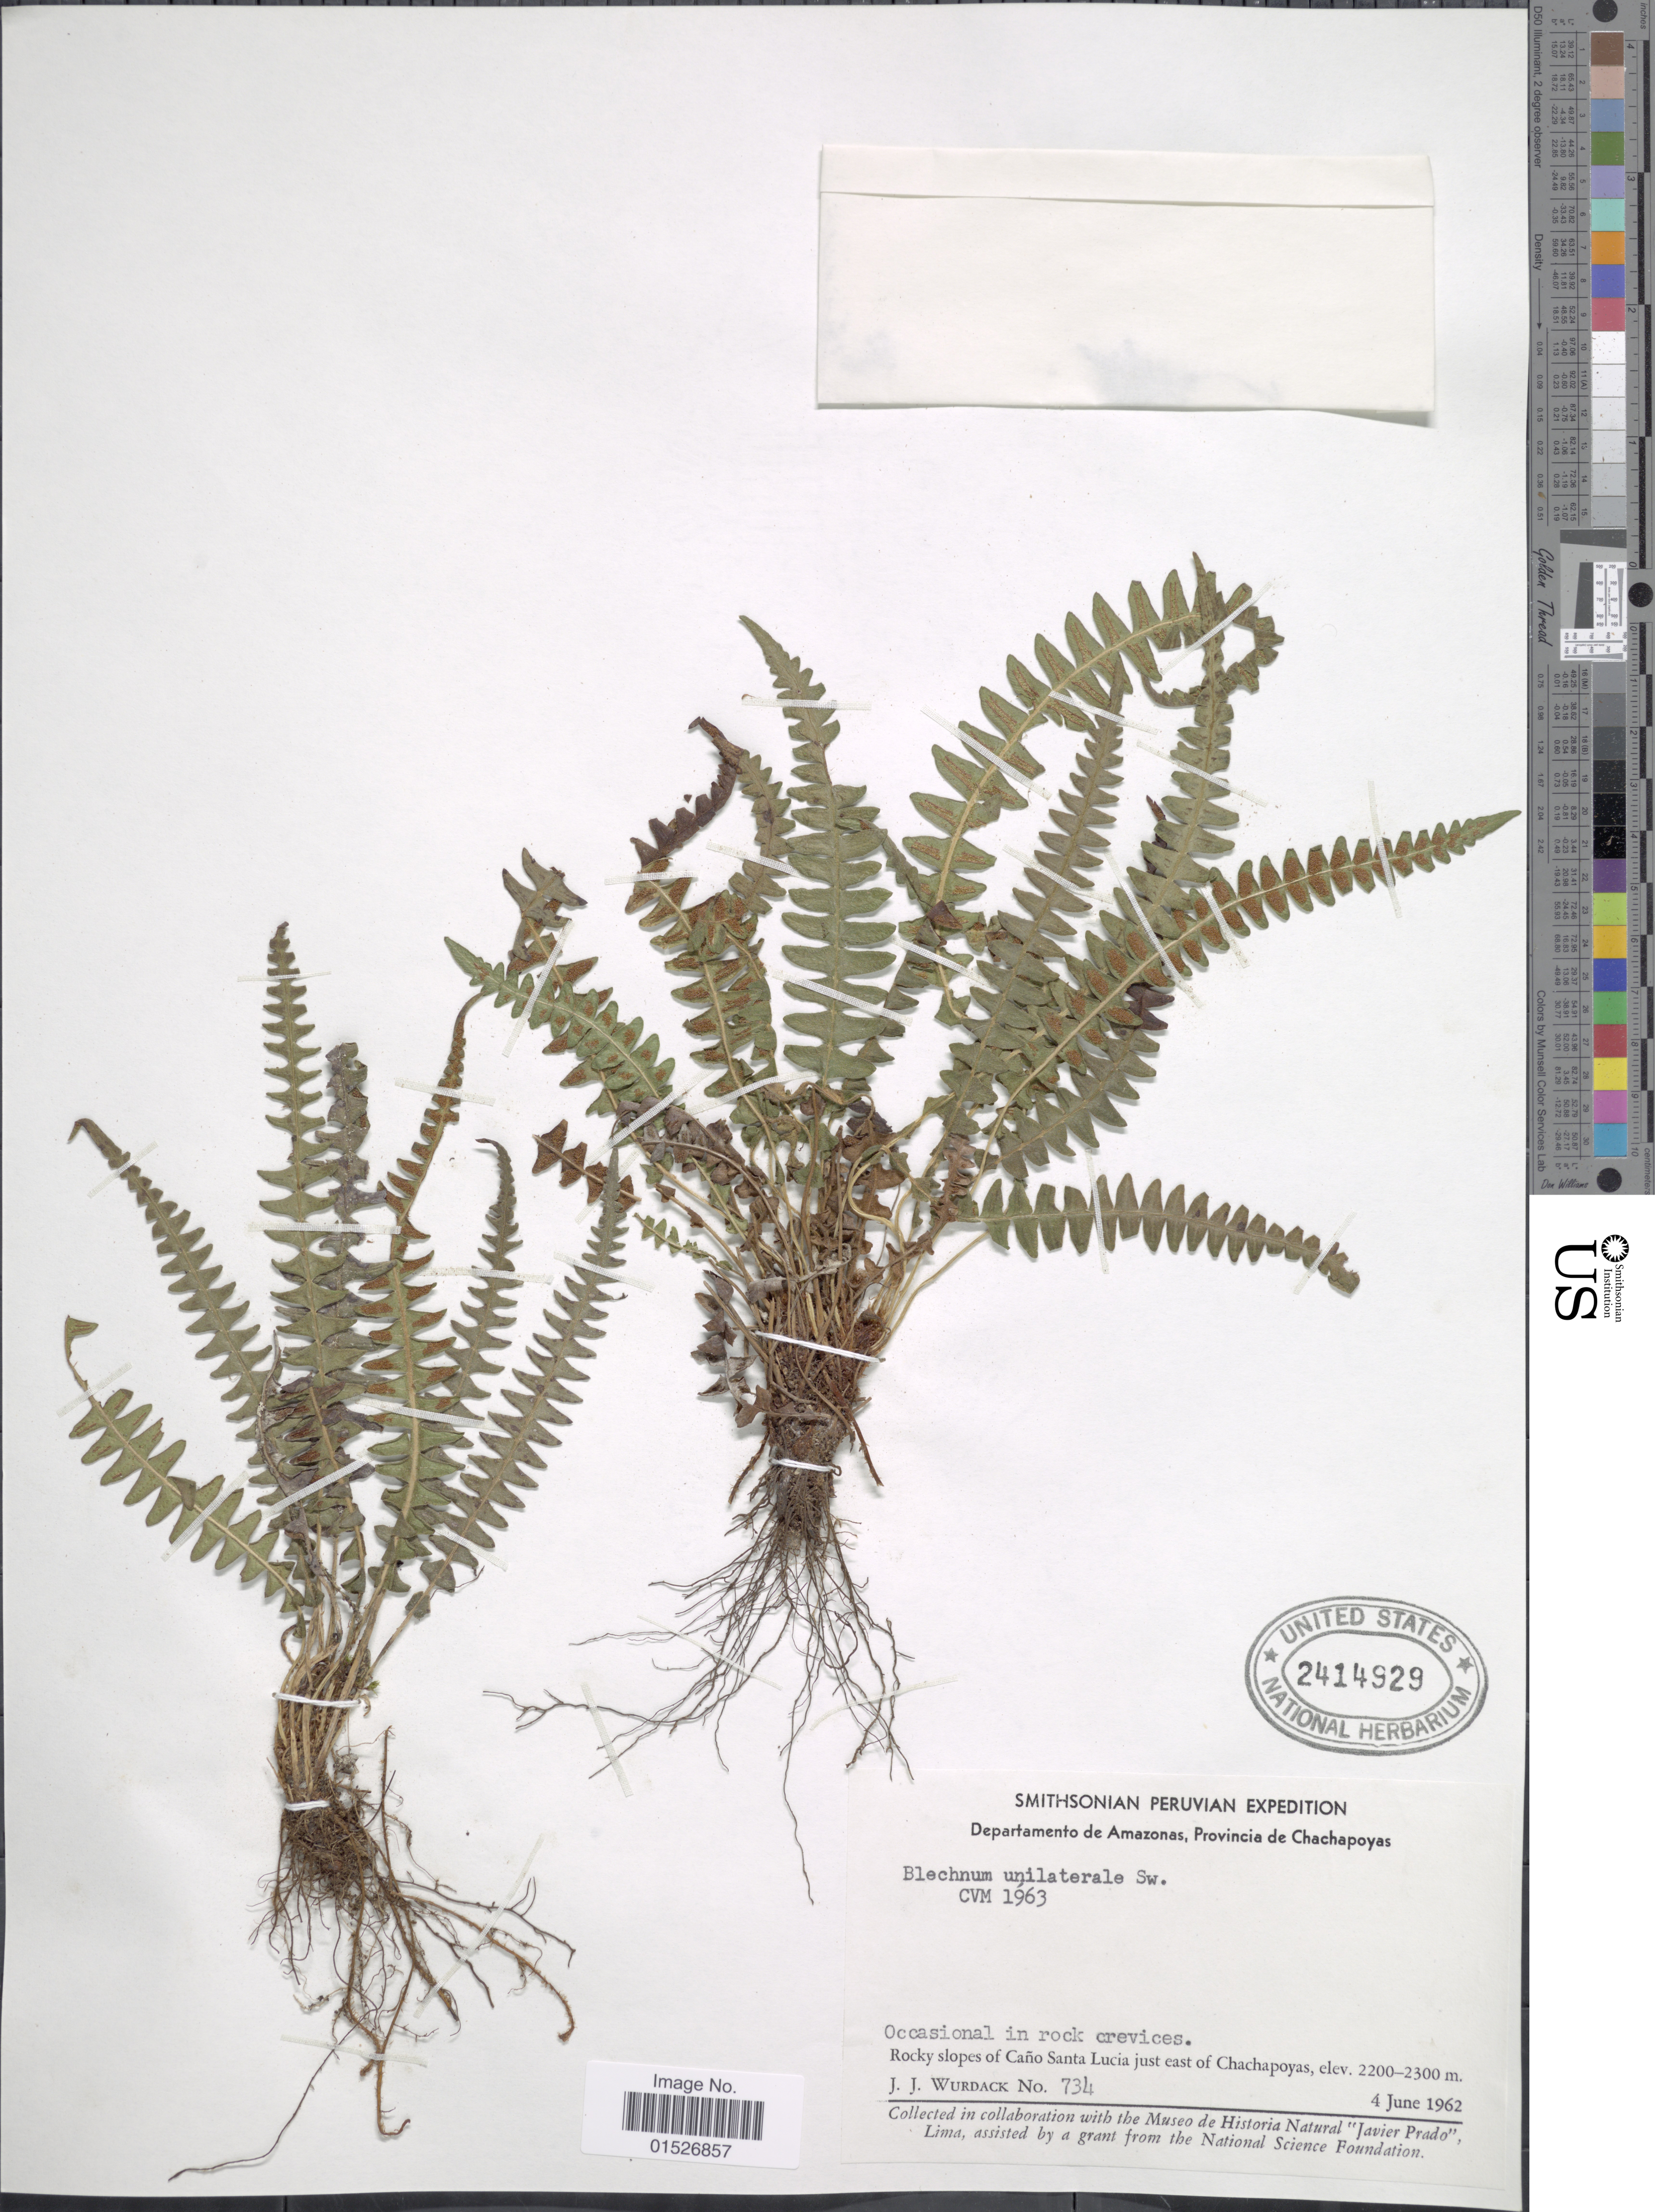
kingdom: Plantae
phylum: Tracheophyta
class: Polypodiopsida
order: Polypodiales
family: Blechnaceae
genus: Blechnum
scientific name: Blechnum polypodioides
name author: Raddi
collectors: J. J. Wurdack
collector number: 734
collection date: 1962-06-04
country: Peru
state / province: Amazonas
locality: Departamento de Amazones, Provincia de Chachapoyas. Rocky slopes of Cano Santa Lucia just east of Chachapoyas.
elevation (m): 2200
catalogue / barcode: US 2414929